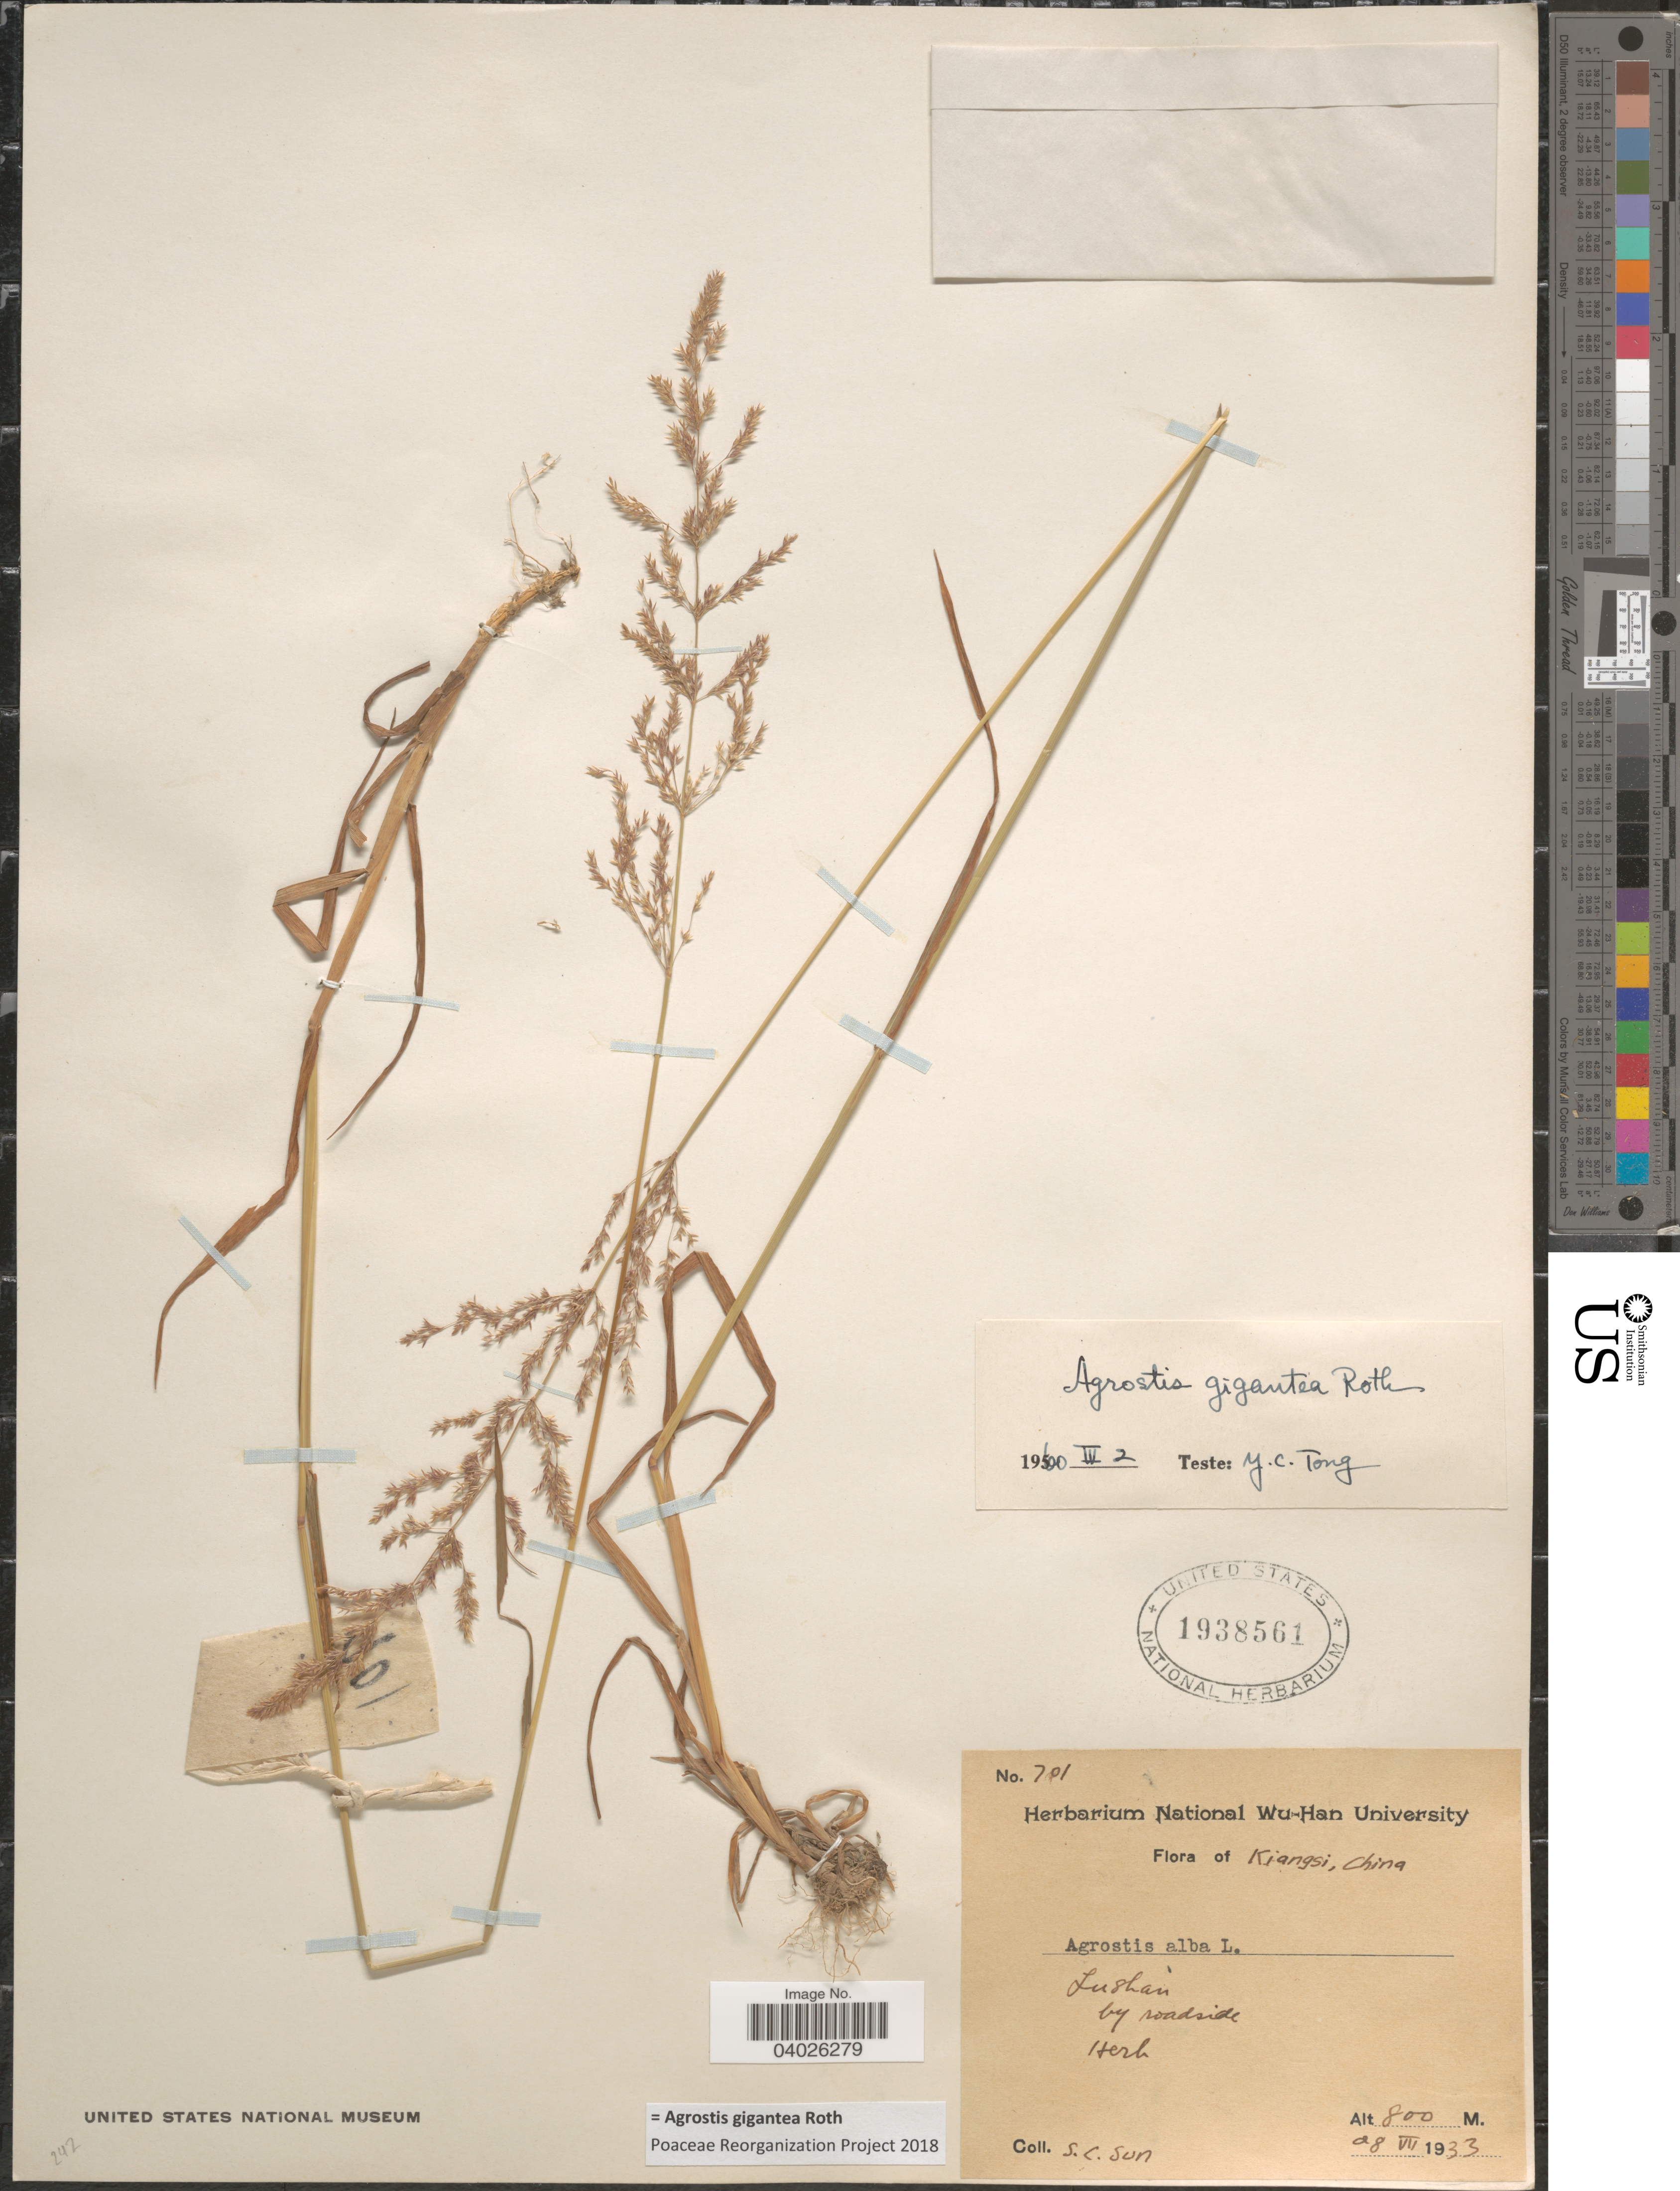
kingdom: Plantae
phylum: Tracheophyta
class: Liliopsida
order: Poales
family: Poaceae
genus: Agrostis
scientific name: Agrostis gigantea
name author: Roth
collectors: S. C. Sun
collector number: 701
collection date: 1933-07-28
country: China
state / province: Jiangxi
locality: Kiangsi. Lushan.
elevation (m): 800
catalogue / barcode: US 1938561